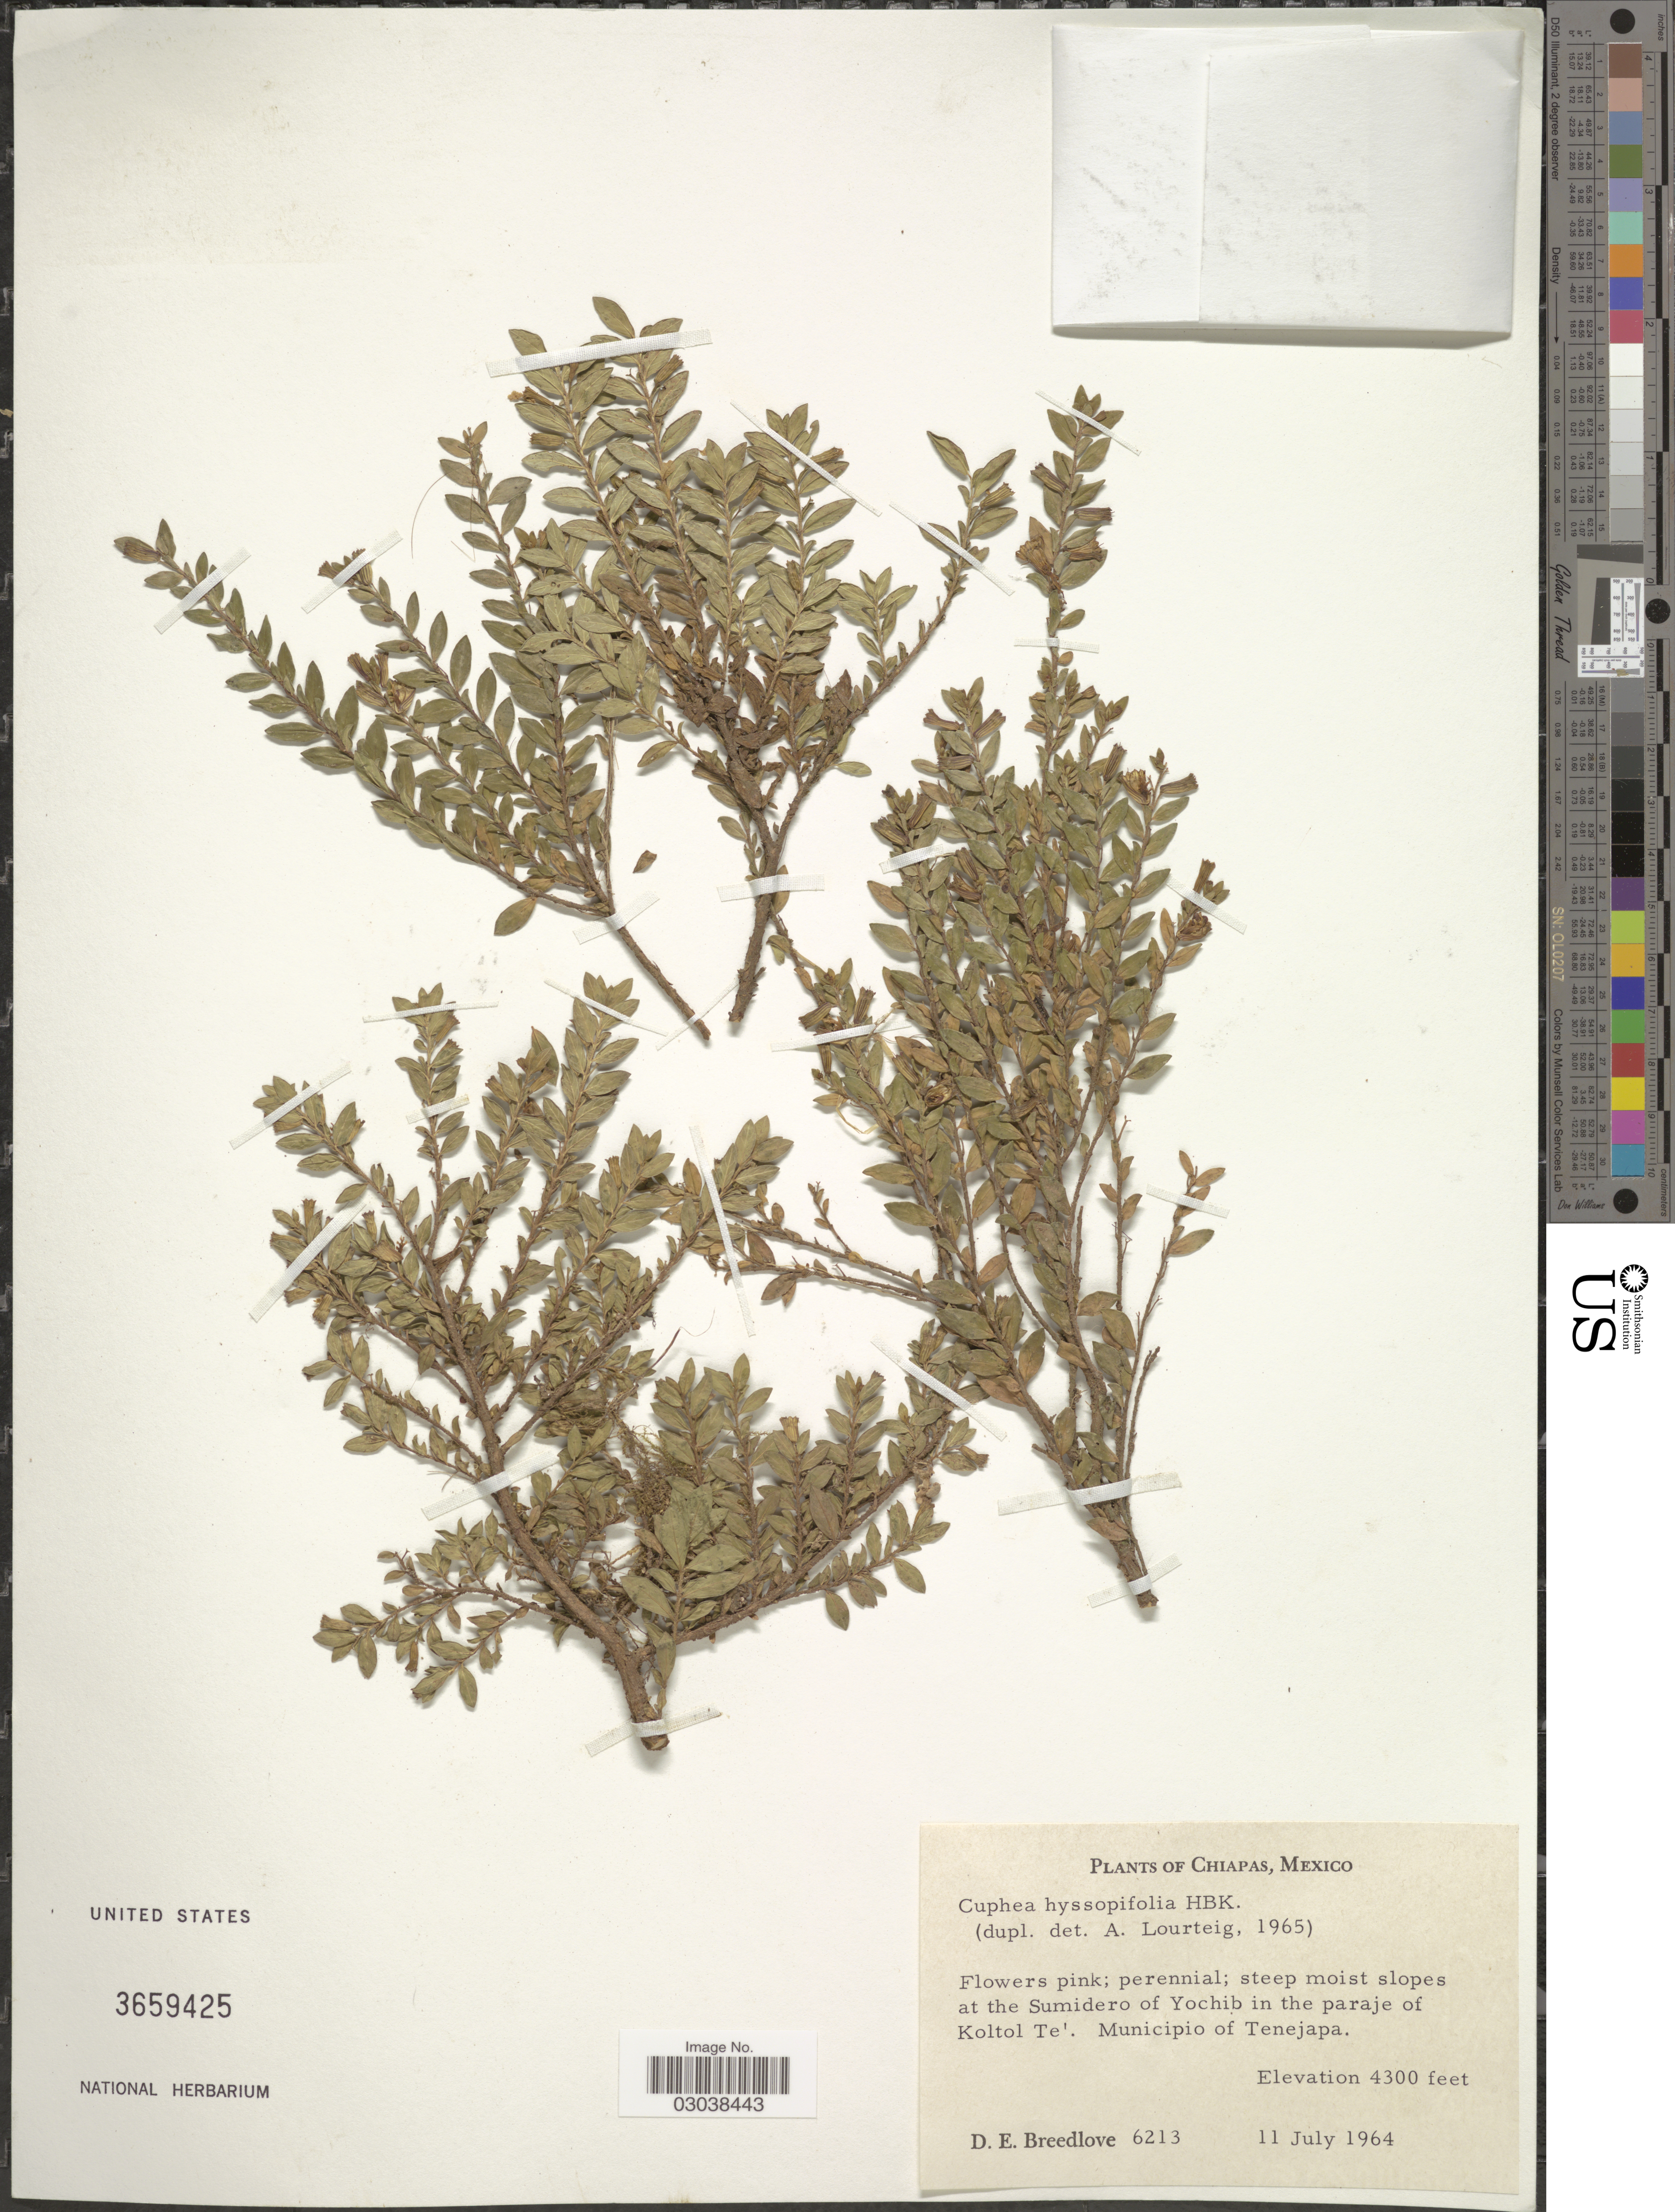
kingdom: Plantae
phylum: Tracheophyta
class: Magnoliopsida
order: Myrtales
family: Lythraceae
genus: Cuphea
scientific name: Cuphea hyssopifolia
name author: Kunth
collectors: D. E. Breedlove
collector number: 6213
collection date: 1964-07-11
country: Mexico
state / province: Chiapas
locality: Slopes at the Sumidero of Yochib in the paraje of Koltol Te'. Municipio of Tenejapa.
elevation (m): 1311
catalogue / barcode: US 3659425